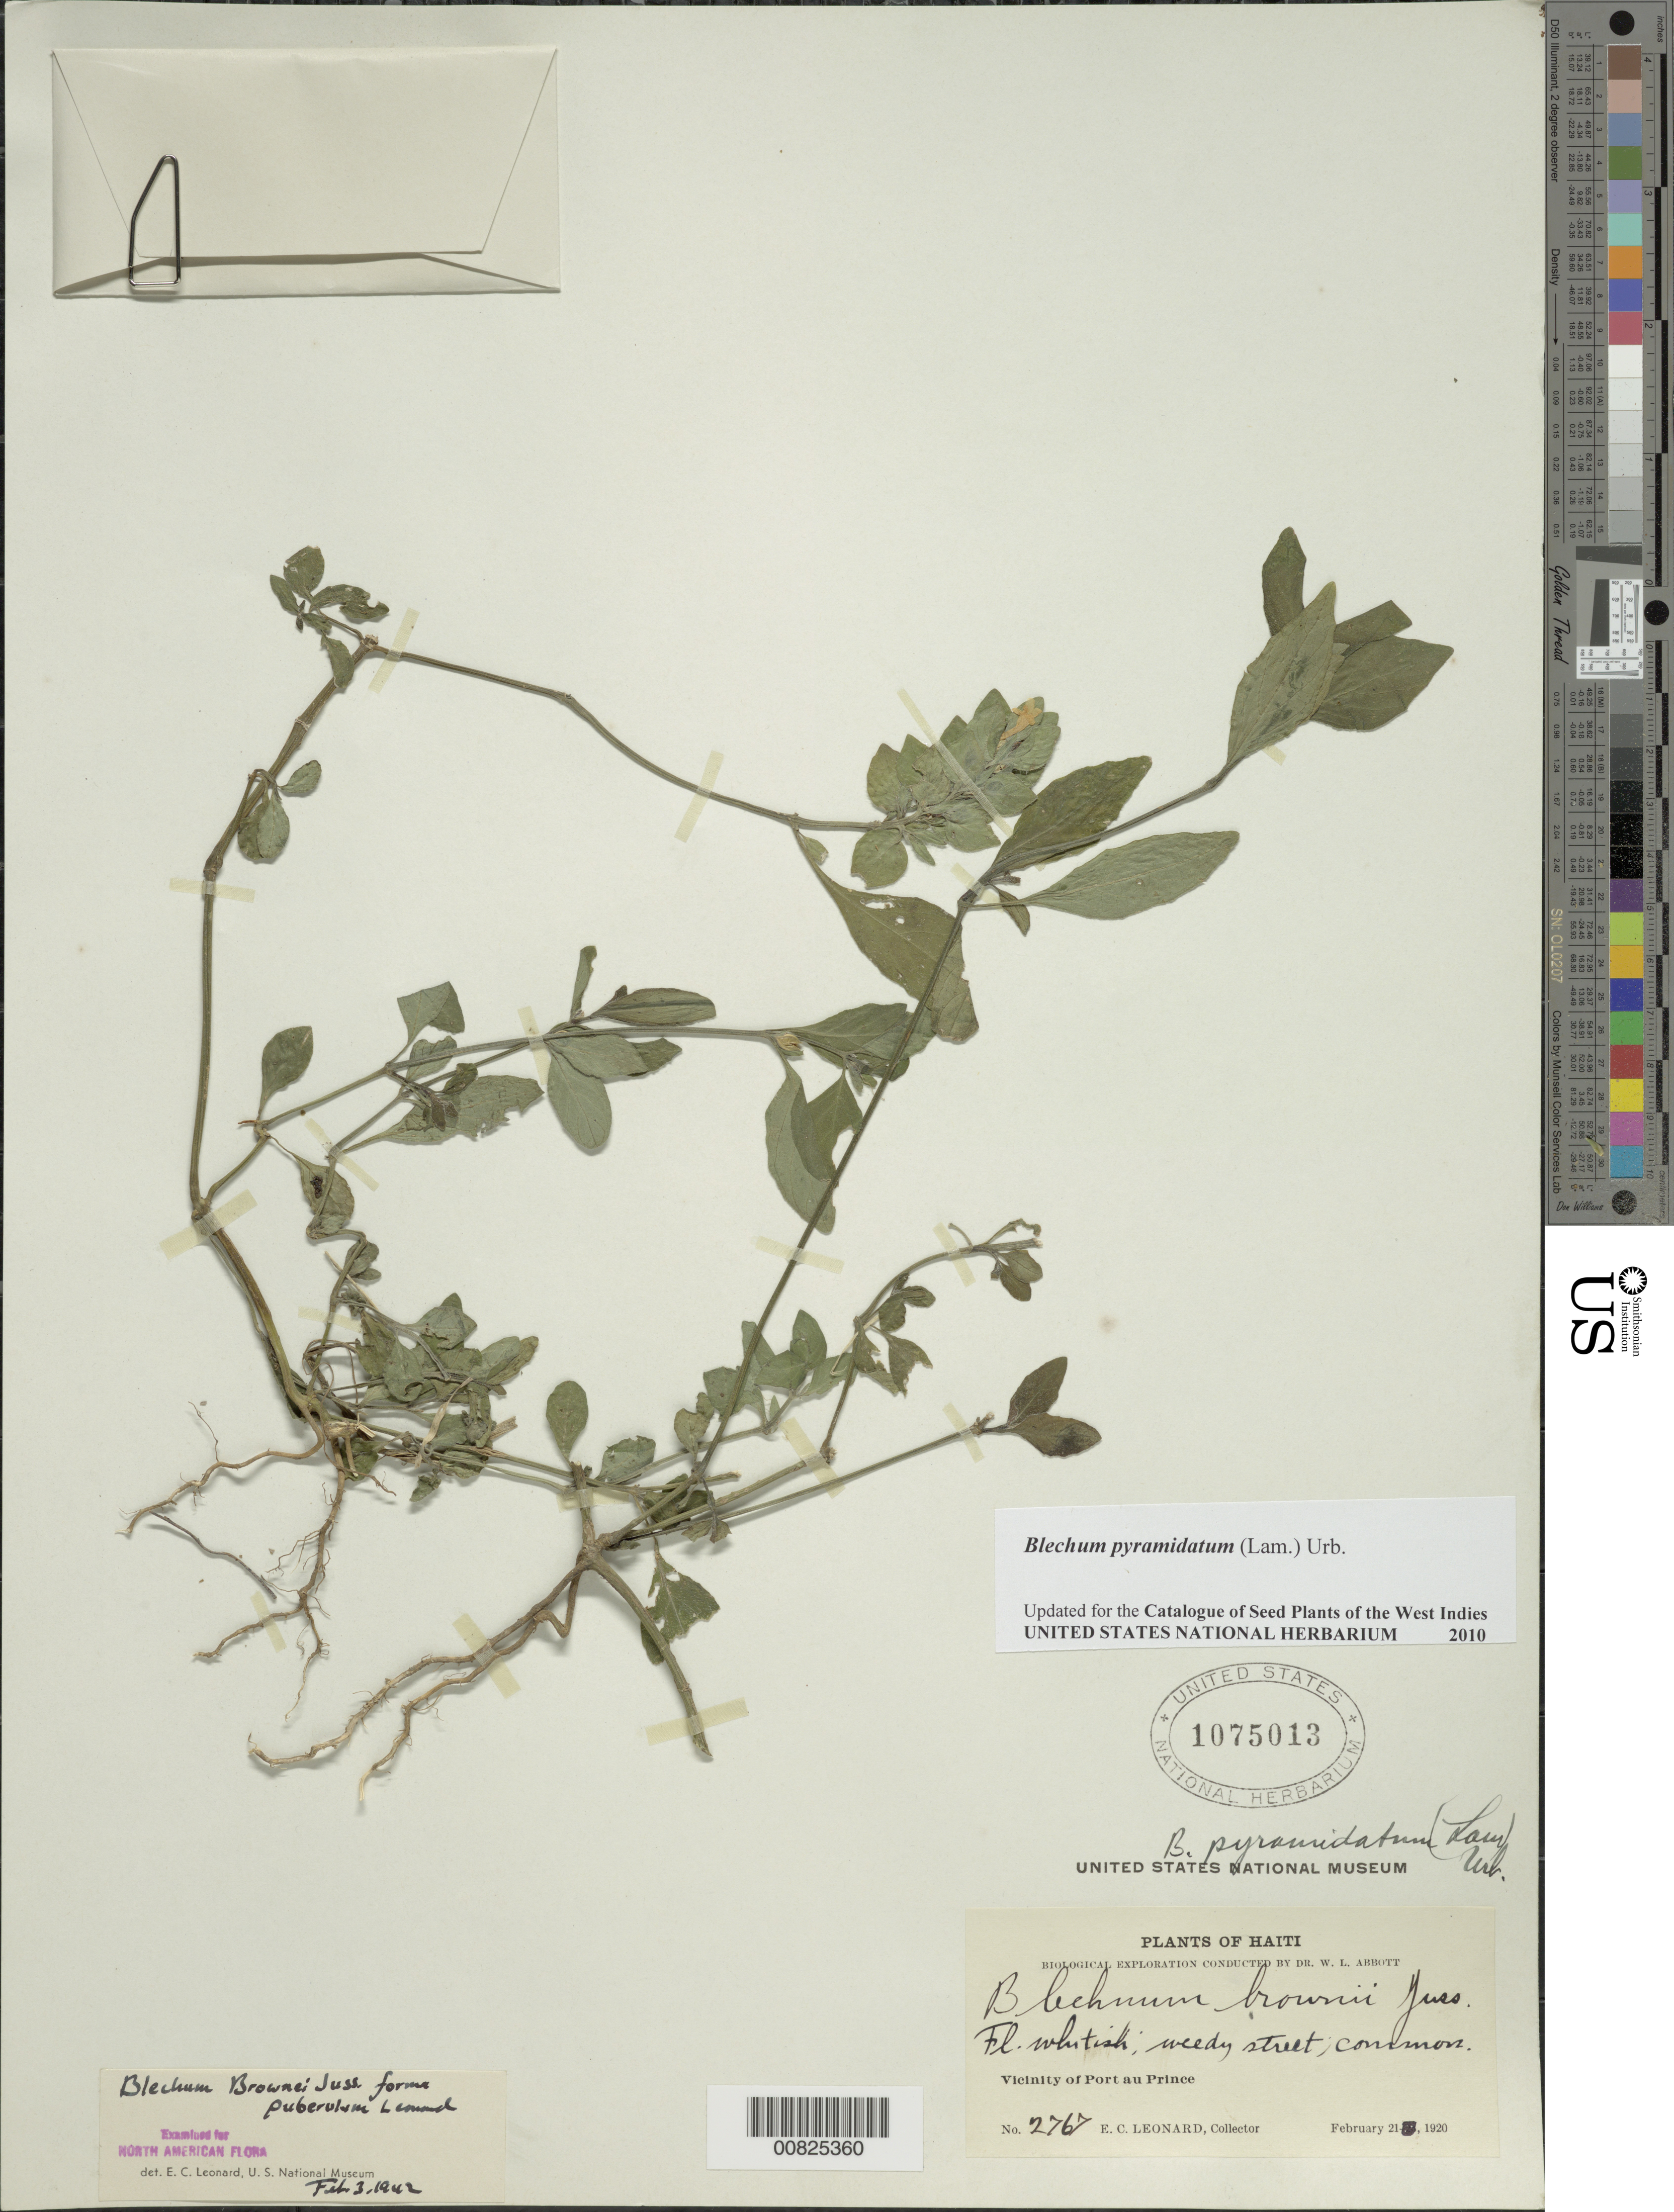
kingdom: Plantae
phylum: Tracheophyta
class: Magnoliopsida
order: Lamiales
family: Acanthaceae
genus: Blechum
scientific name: Blechum pyramidatum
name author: (Lam.) Urb.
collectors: E. C. Leonard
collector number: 2767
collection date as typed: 21 Feb 1920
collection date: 1920-02-21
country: Haiti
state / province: Ouest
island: Hispaniola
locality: Vicinity of Port-au-Prince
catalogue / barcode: US 1075013